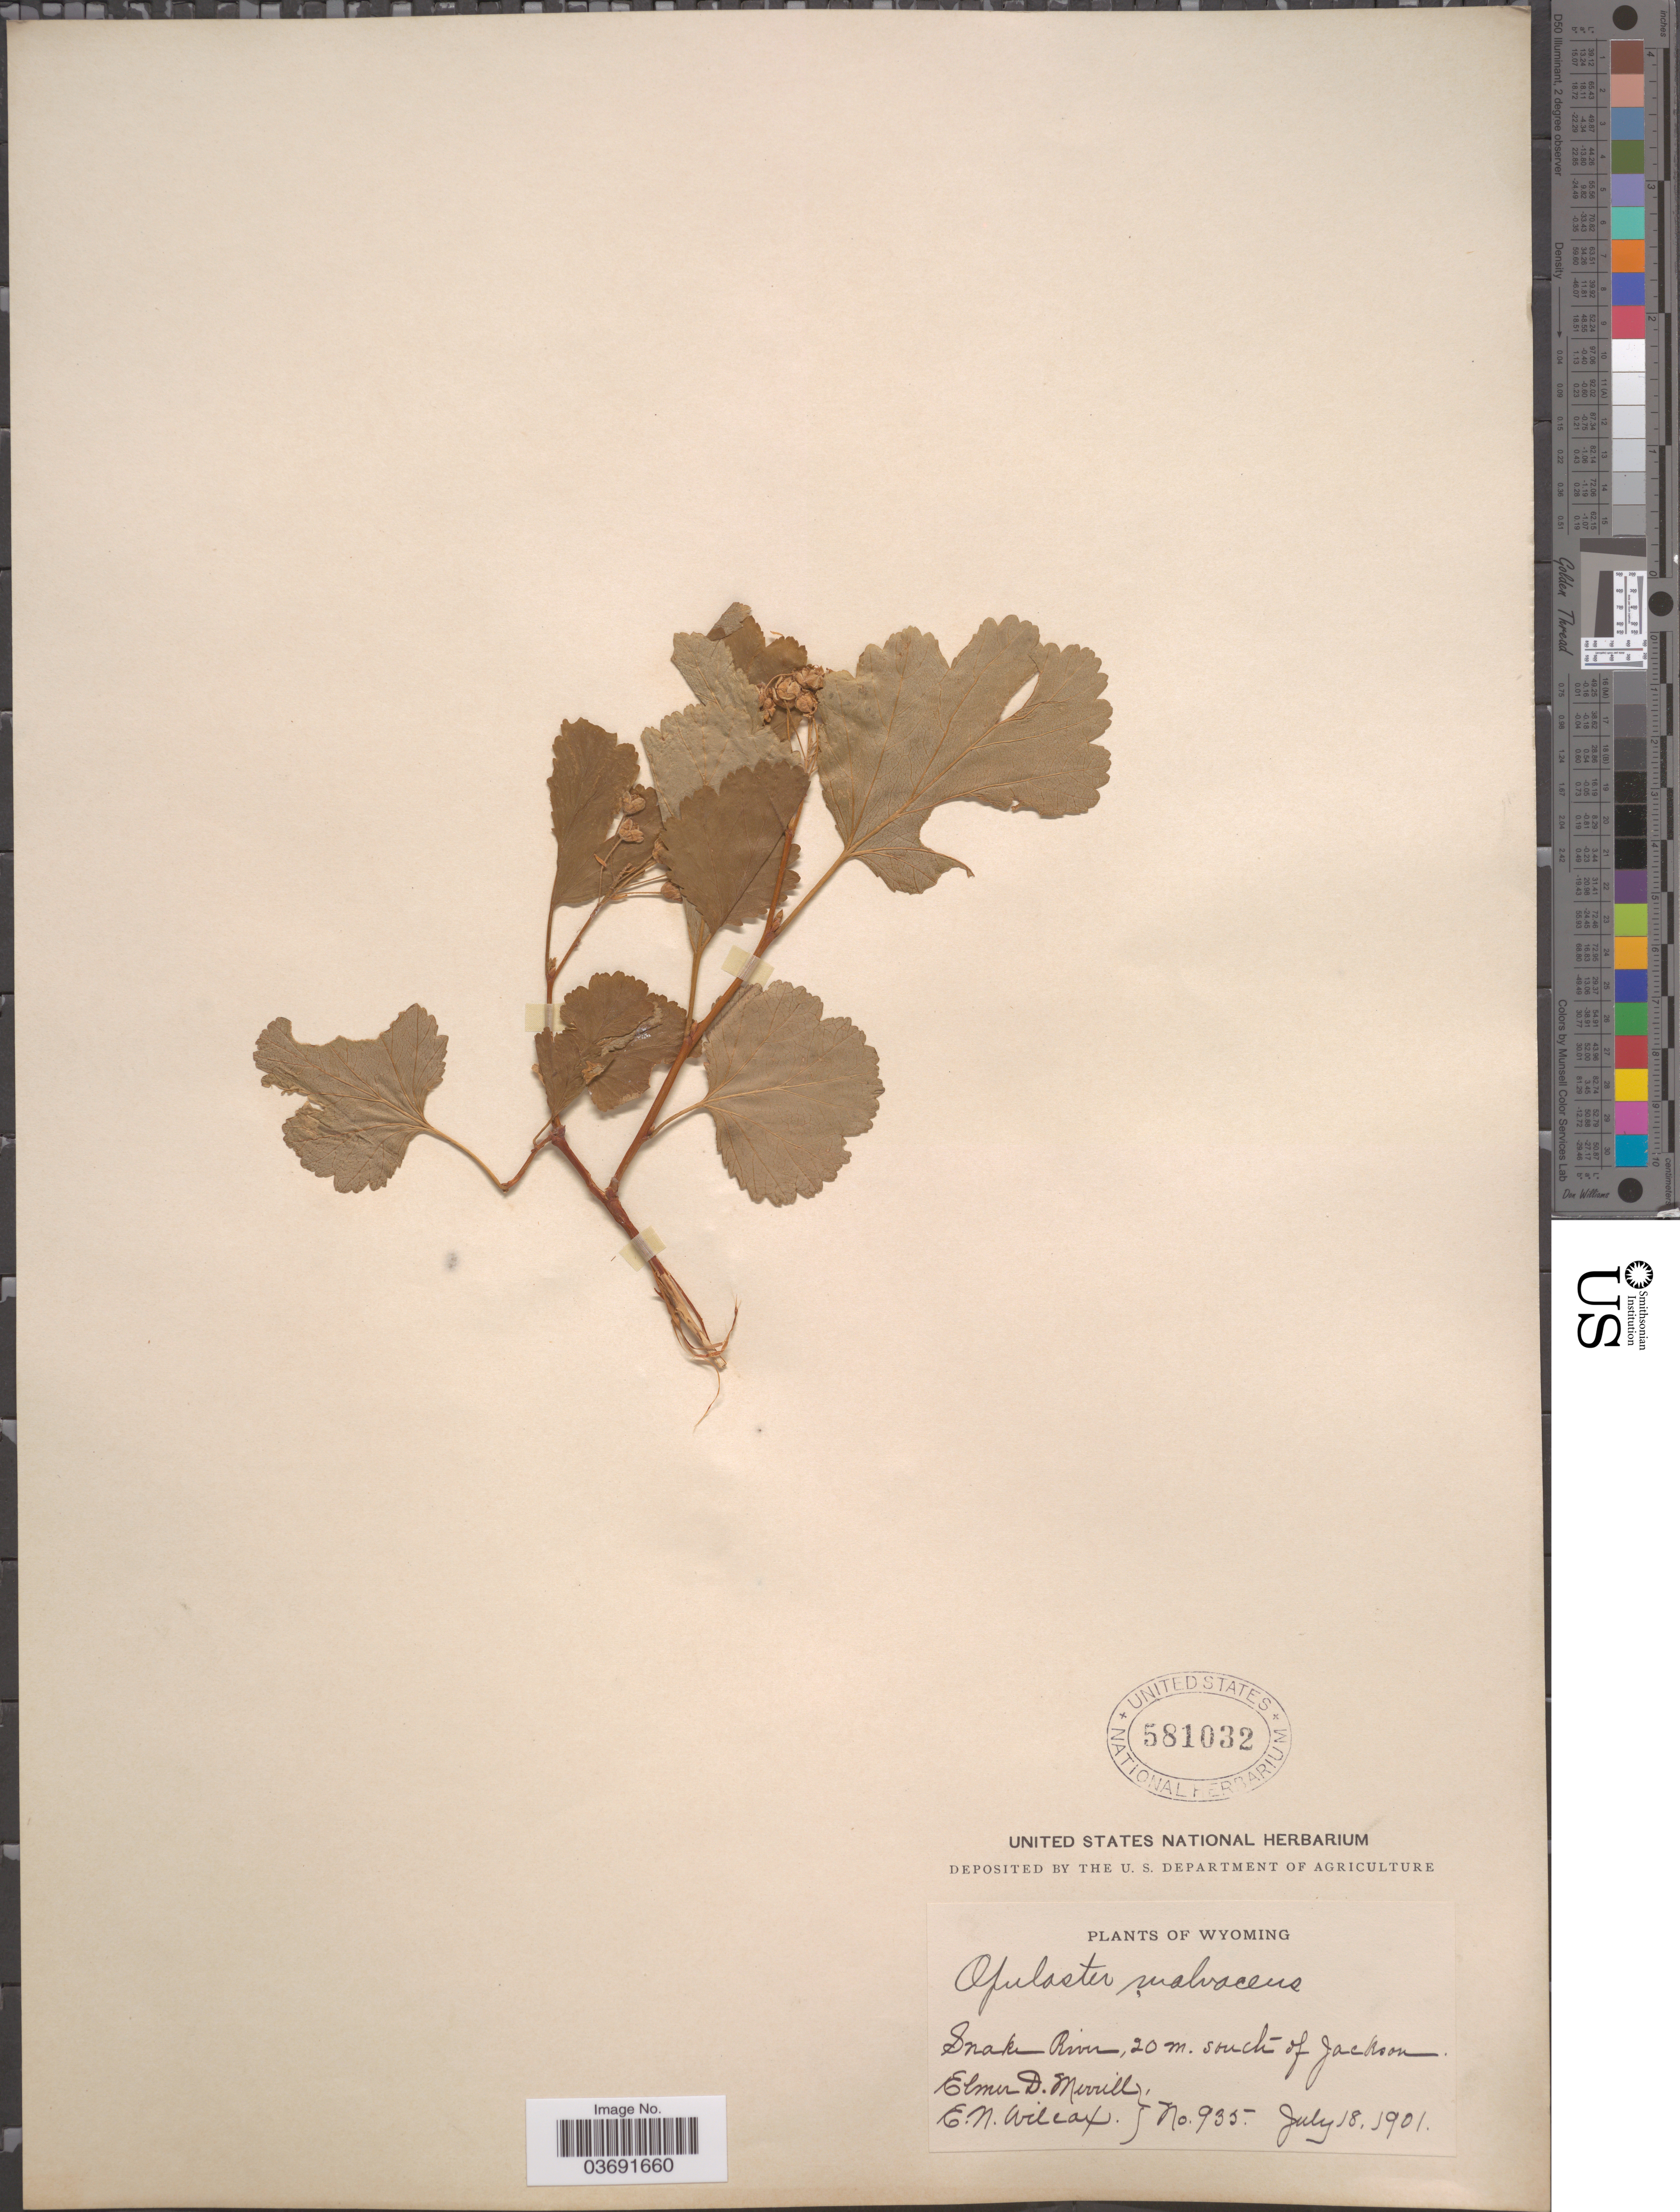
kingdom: Plantae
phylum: Tracheophyta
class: Magnoliopsida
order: Rosales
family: Rosaceae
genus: Physocarpus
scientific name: Physocarpus malvaceus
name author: (Greene) Kuntze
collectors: E. D. Merrill & E. Wilcox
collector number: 935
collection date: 1901-07-18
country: United States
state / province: Wyoming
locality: Snake River, 20 m. south of Jackson.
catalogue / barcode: US 581032